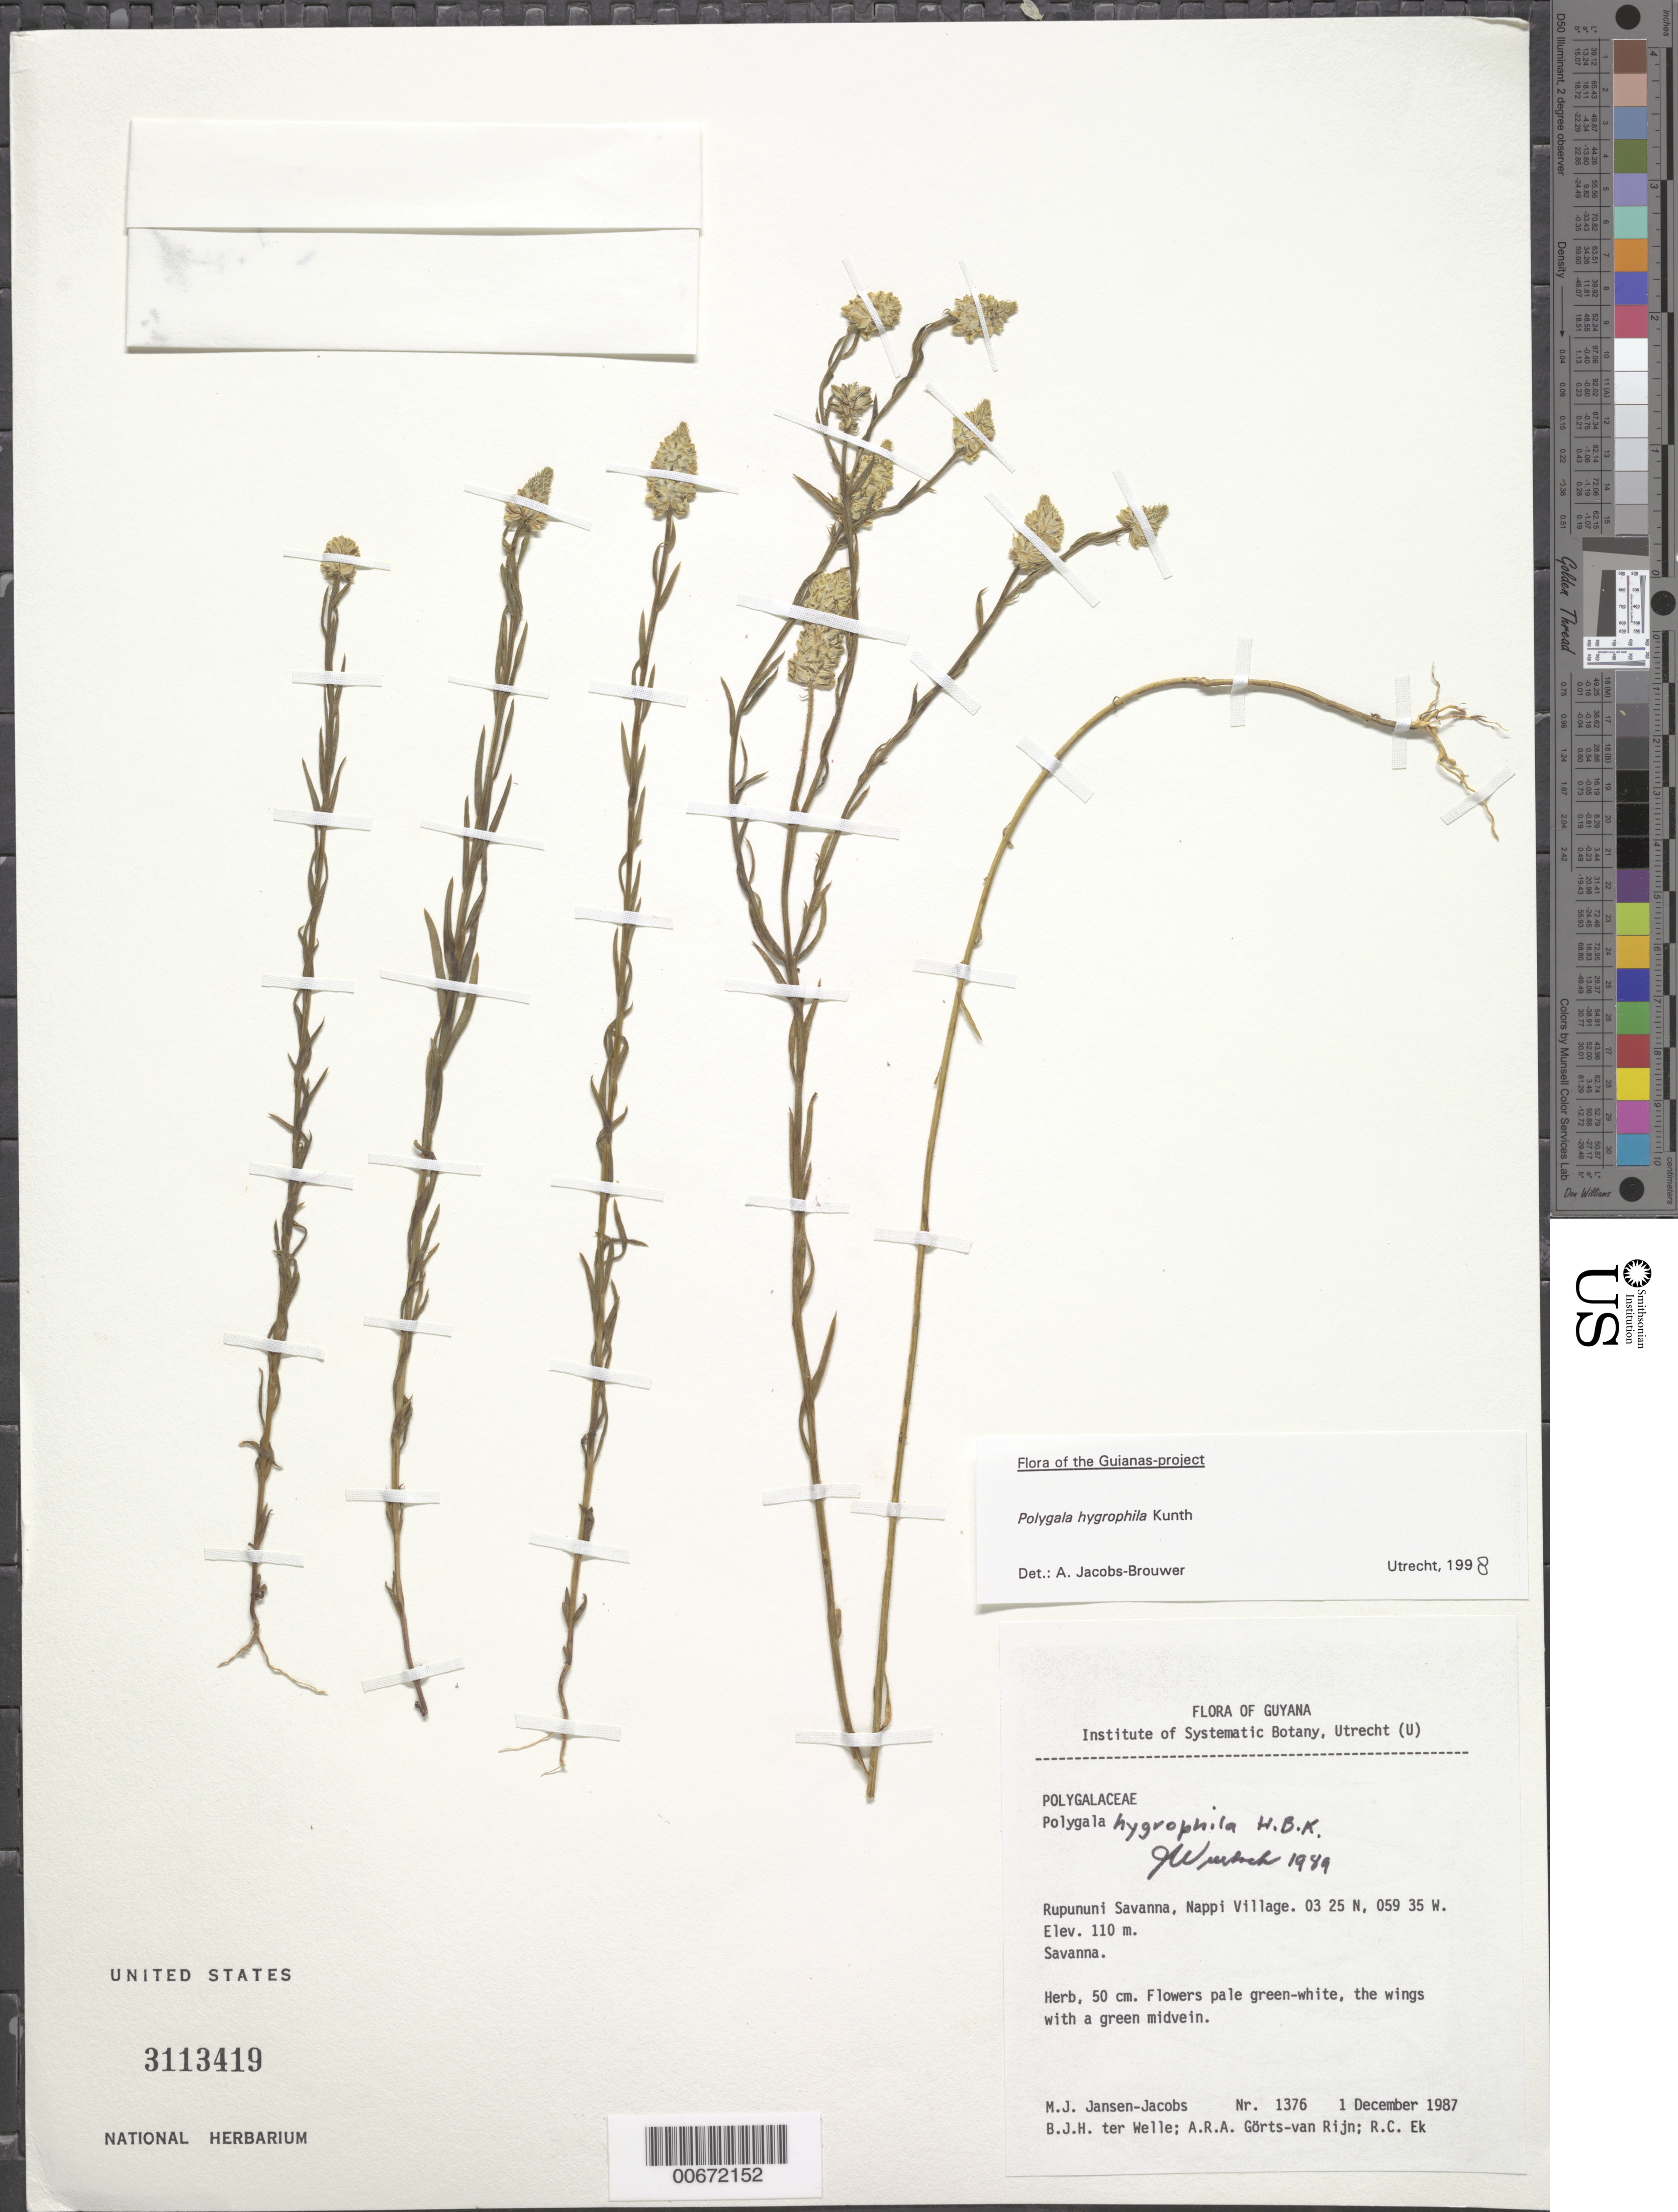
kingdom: Plantae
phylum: Tracheophyta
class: Magnoliopsida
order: Fabales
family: Polygalaceae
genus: Polygala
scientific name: Polygala hygrophila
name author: Kunth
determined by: Jacobs-Brouwer, A.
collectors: M. J. Jansen-Jacobs, B. Welle, A. .R. A. Görts-van Rijn & R. C. Ek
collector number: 1376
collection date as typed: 1-Dec-87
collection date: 1987-12-01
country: Guyana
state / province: U. Takutu-U. Essequibo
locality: Nappi Village, Rupununi Savanna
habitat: Savanna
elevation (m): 110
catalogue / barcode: US 3113419